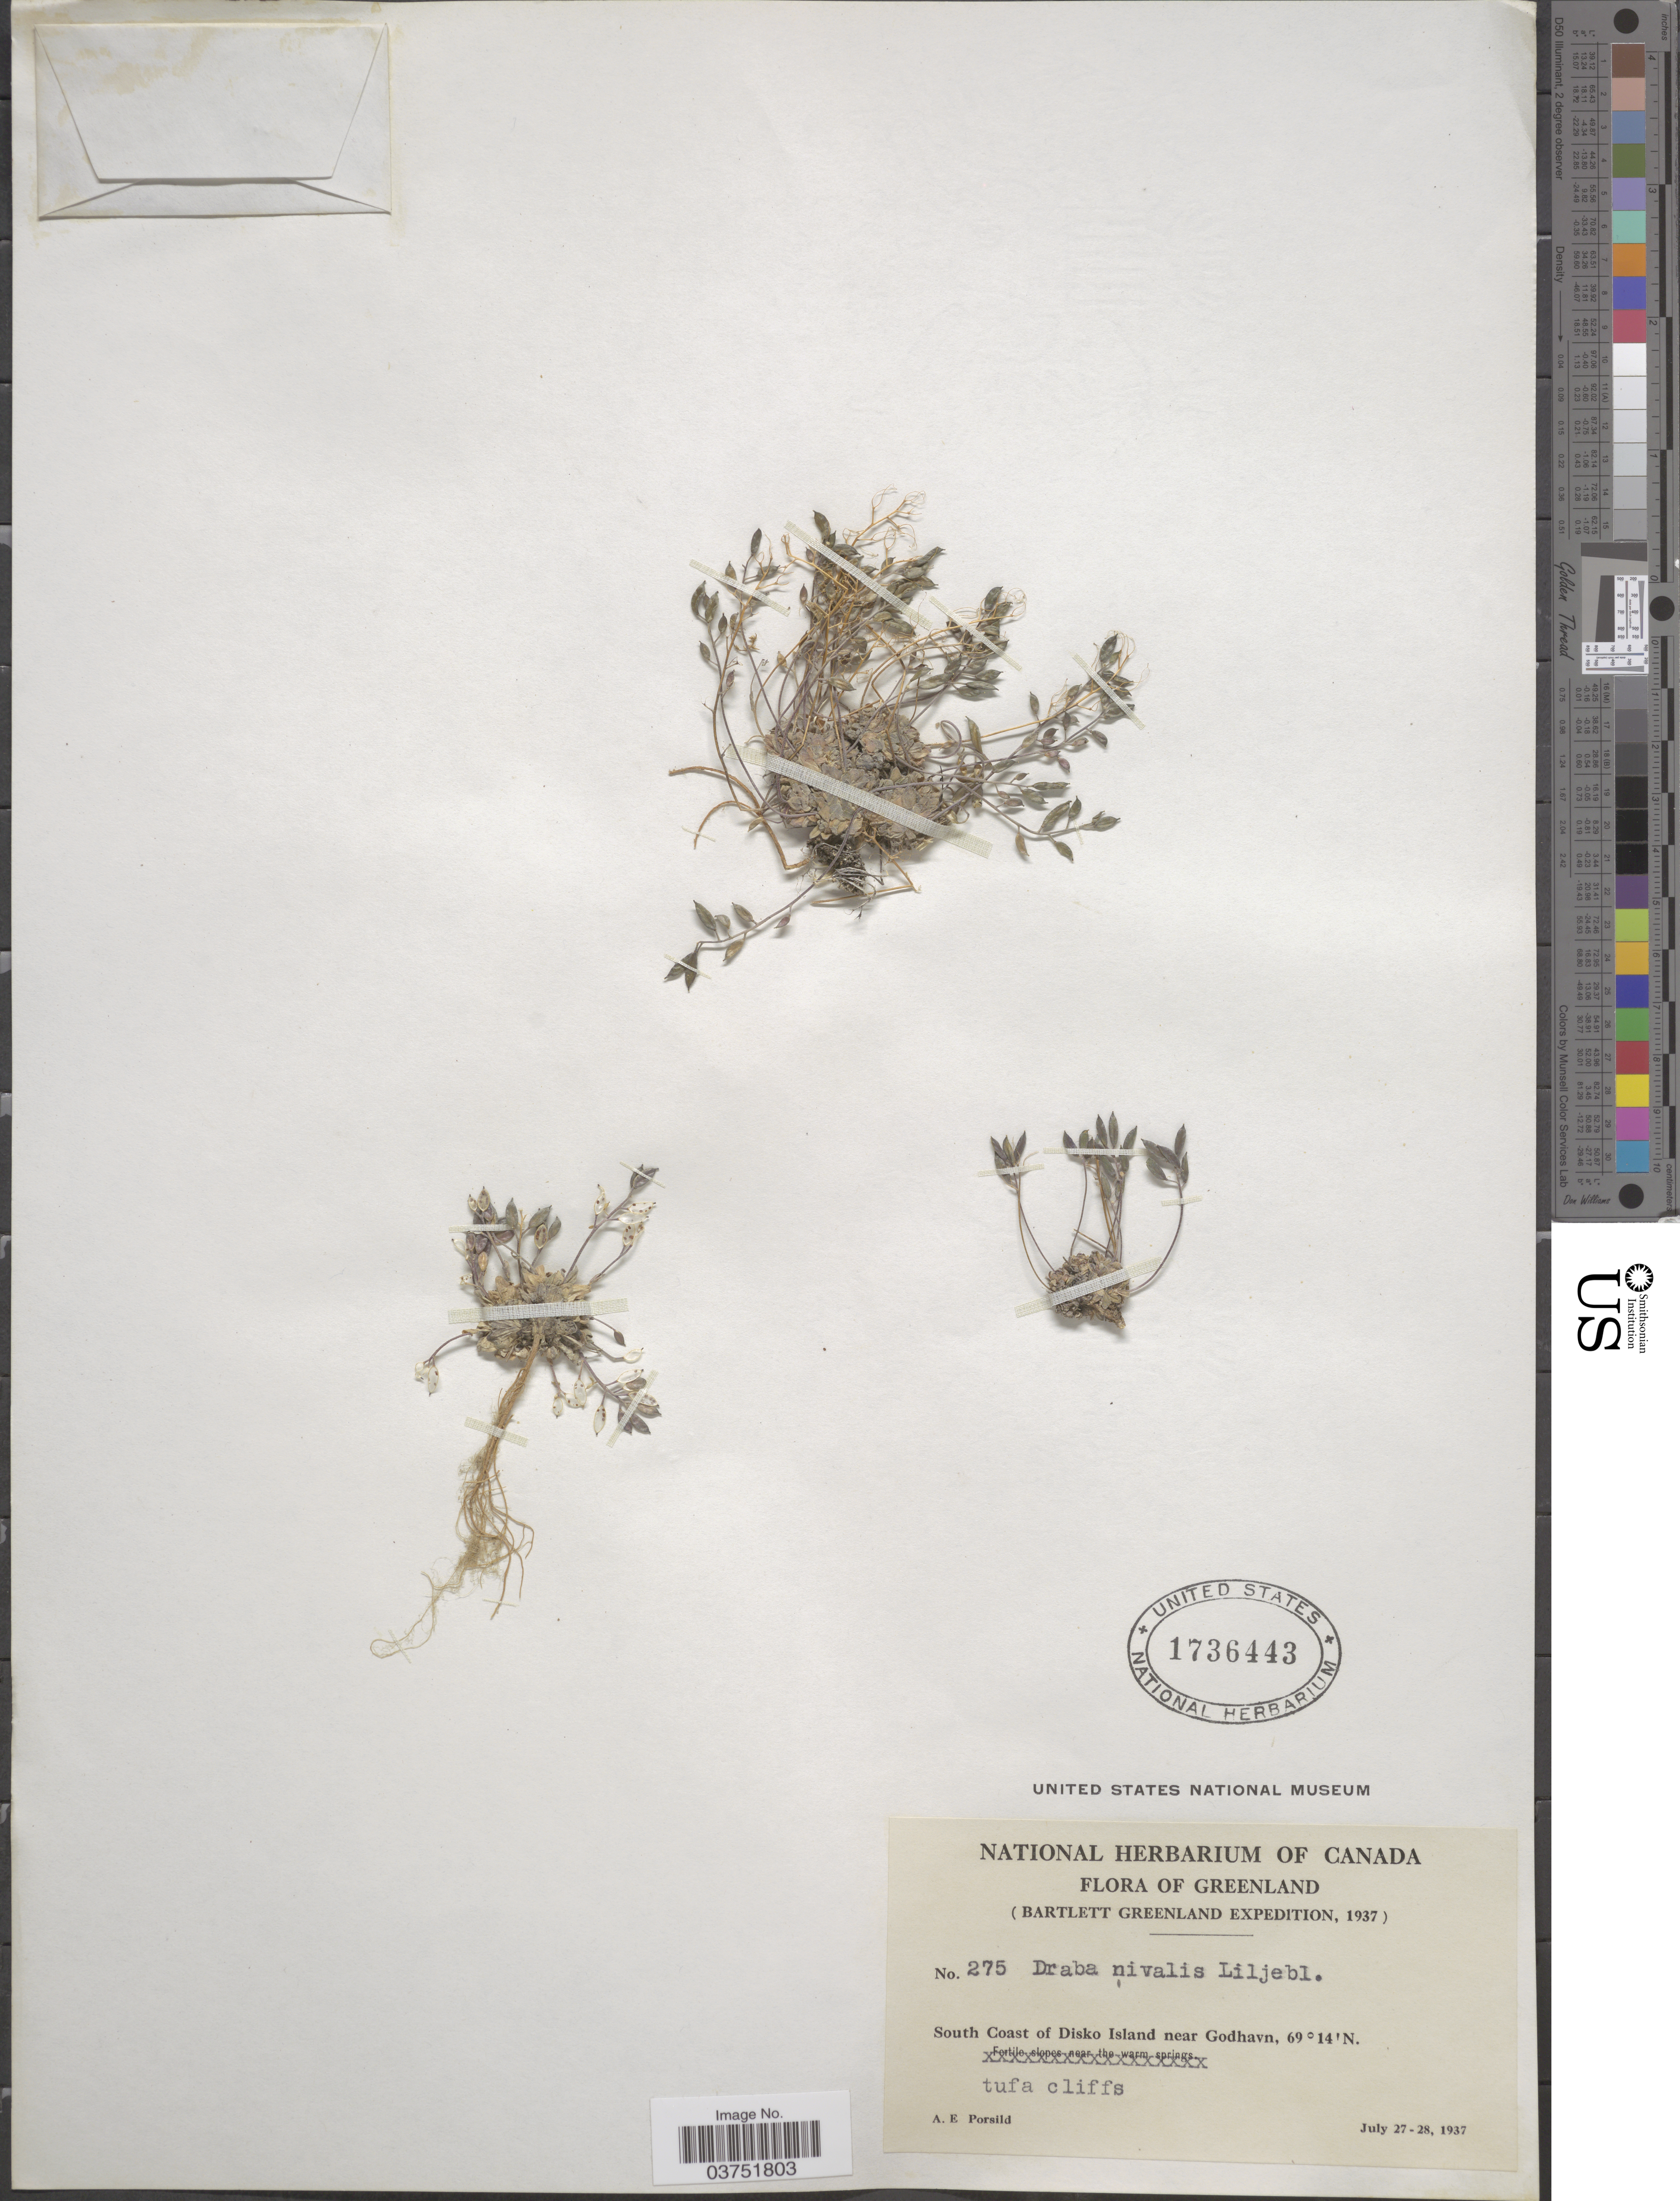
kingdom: Plantae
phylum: Tracheophyta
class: Magnoliopsida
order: Brassicales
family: Brassicaceae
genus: Draba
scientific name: Draba nivalis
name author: Lilj.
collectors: A. E. Porsild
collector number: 275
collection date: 1937-07-27/1937-07-28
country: Greenland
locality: South Coast of Disko Island near Godhaven, tufa cliffs.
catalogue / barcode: US 1736443